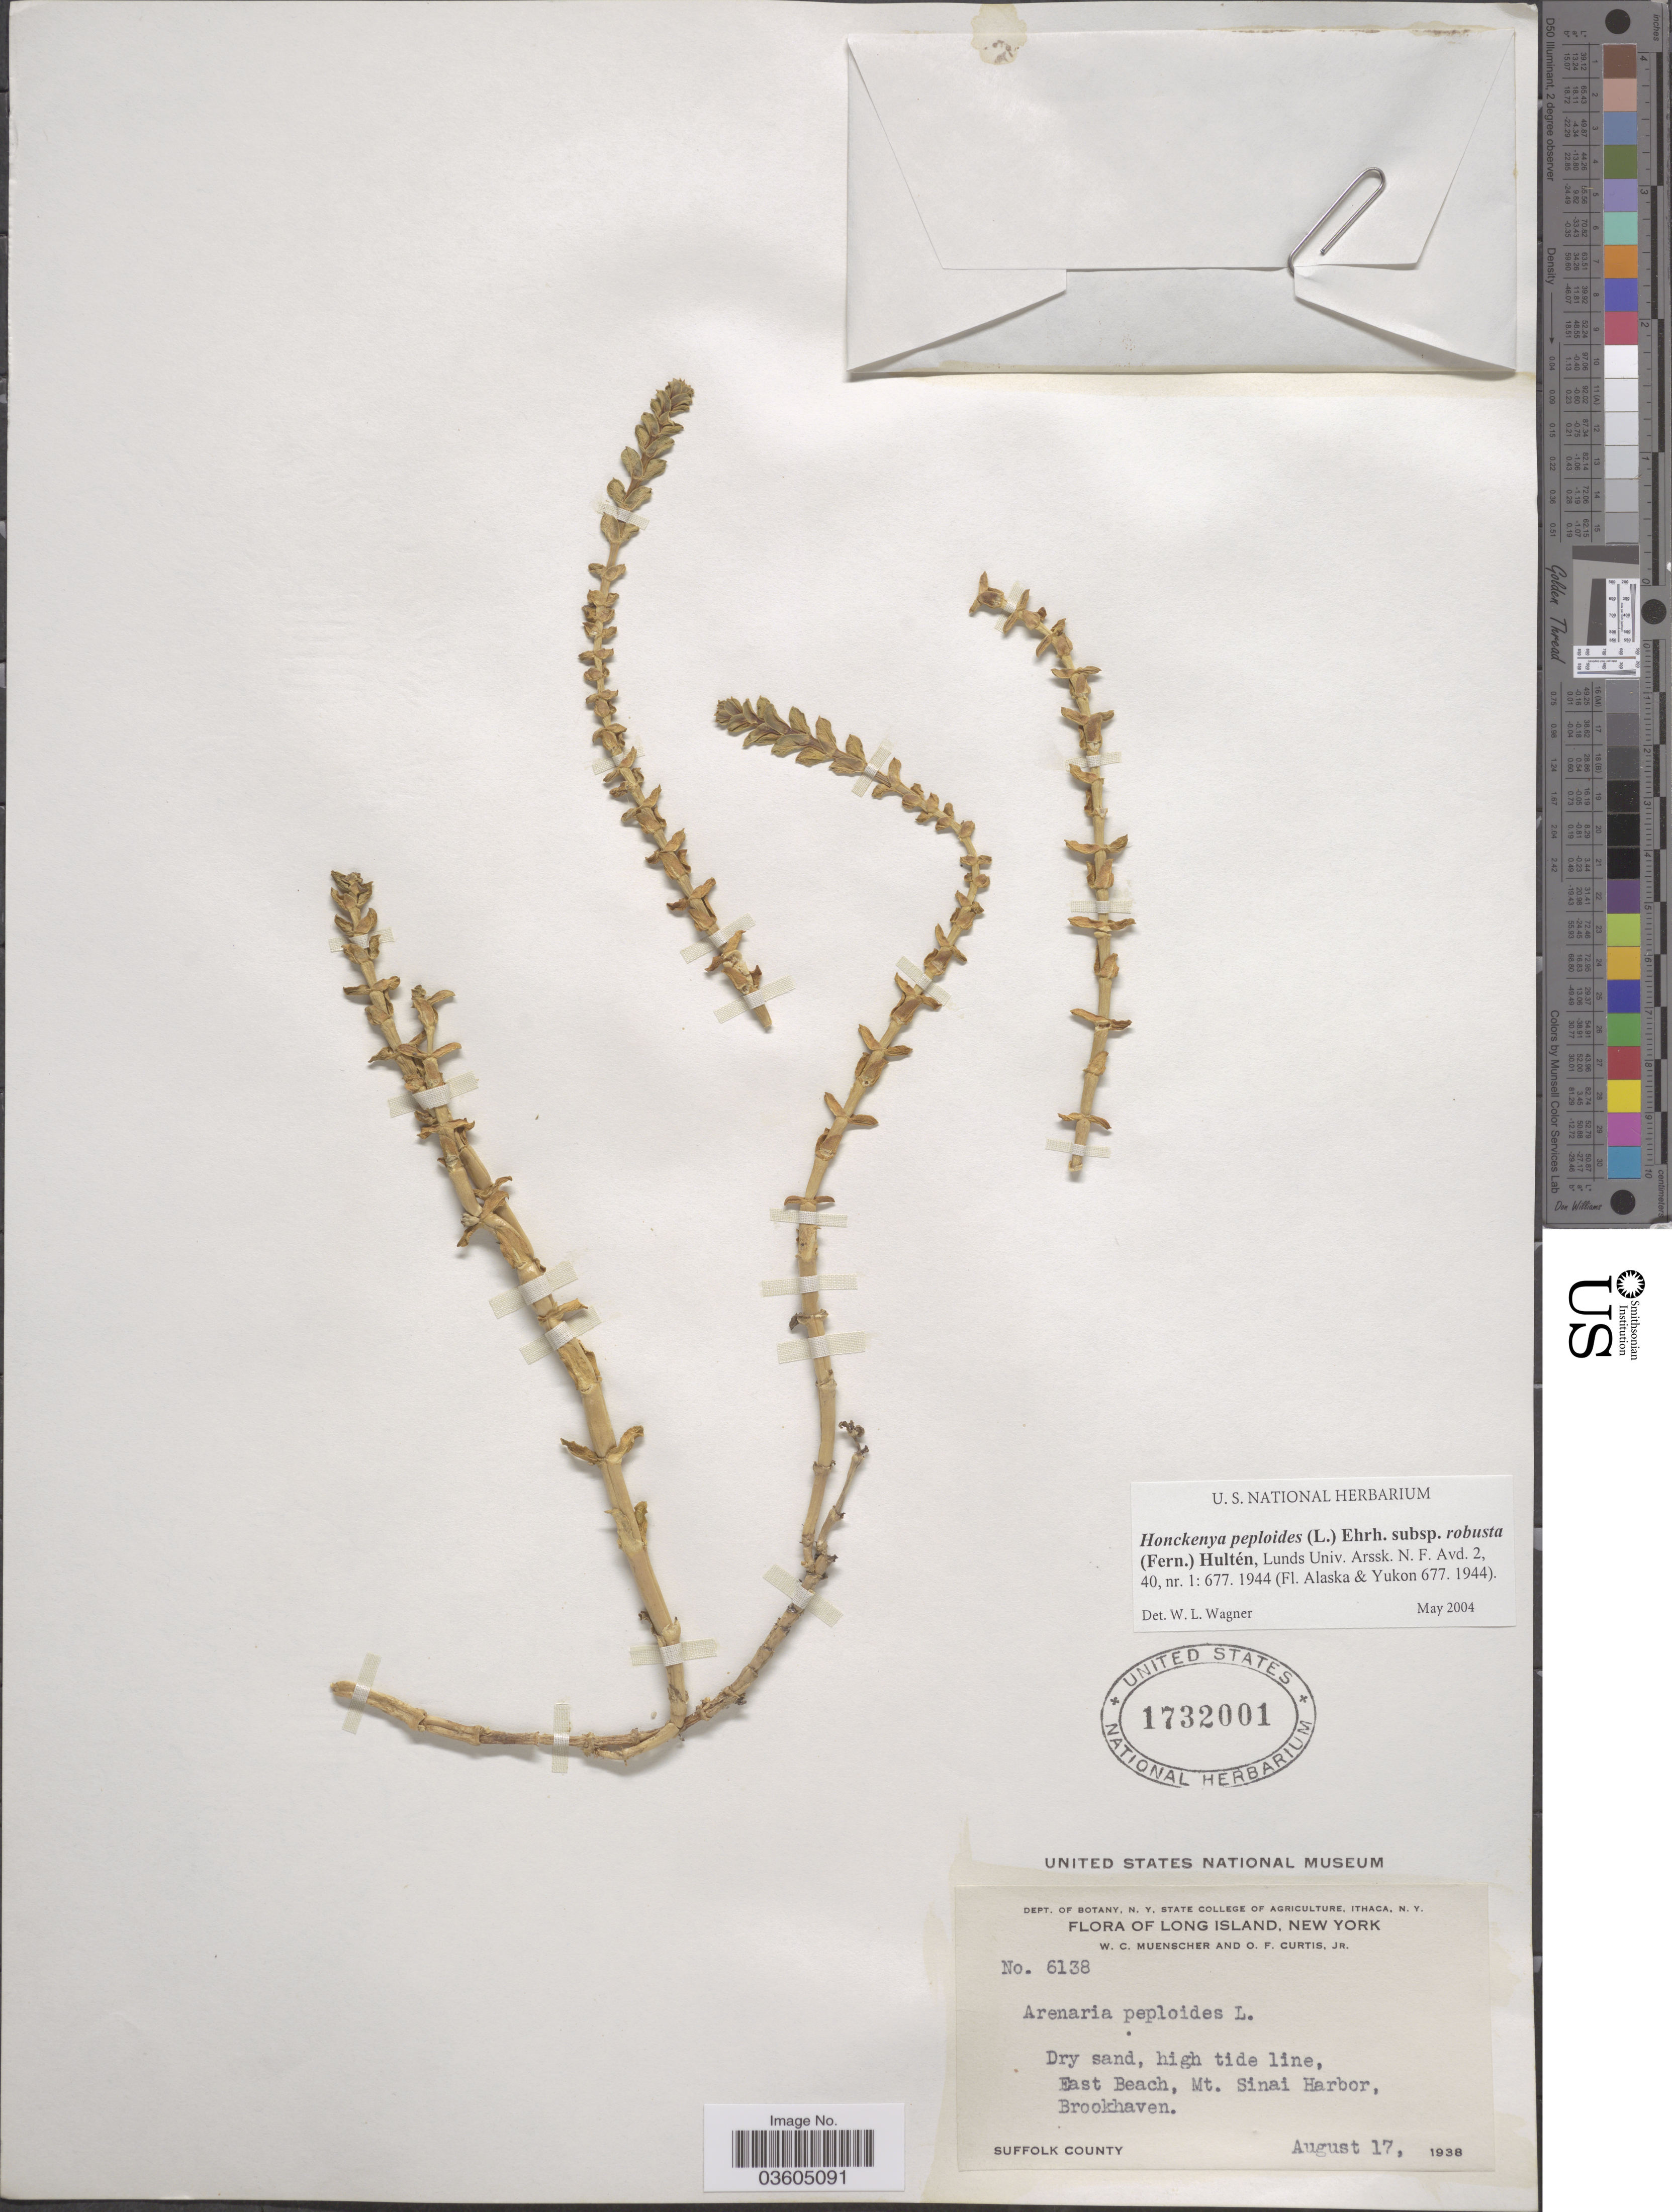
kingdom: Plantae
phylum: Tracheophyta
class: Magnoliopsida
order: Caryophyllales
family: Caryophyllaceae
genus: Honckenya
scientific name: Honckenya peploides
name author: (L.) Ehrh.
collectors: W. Muenscher & O. Curtis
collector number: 6138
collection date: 1938-08-17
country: United States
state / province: New York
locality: Long Island. East Beach, Mt. Sinai Harbor, Brookhaven. Suffolk County.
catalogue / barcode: US 1732001